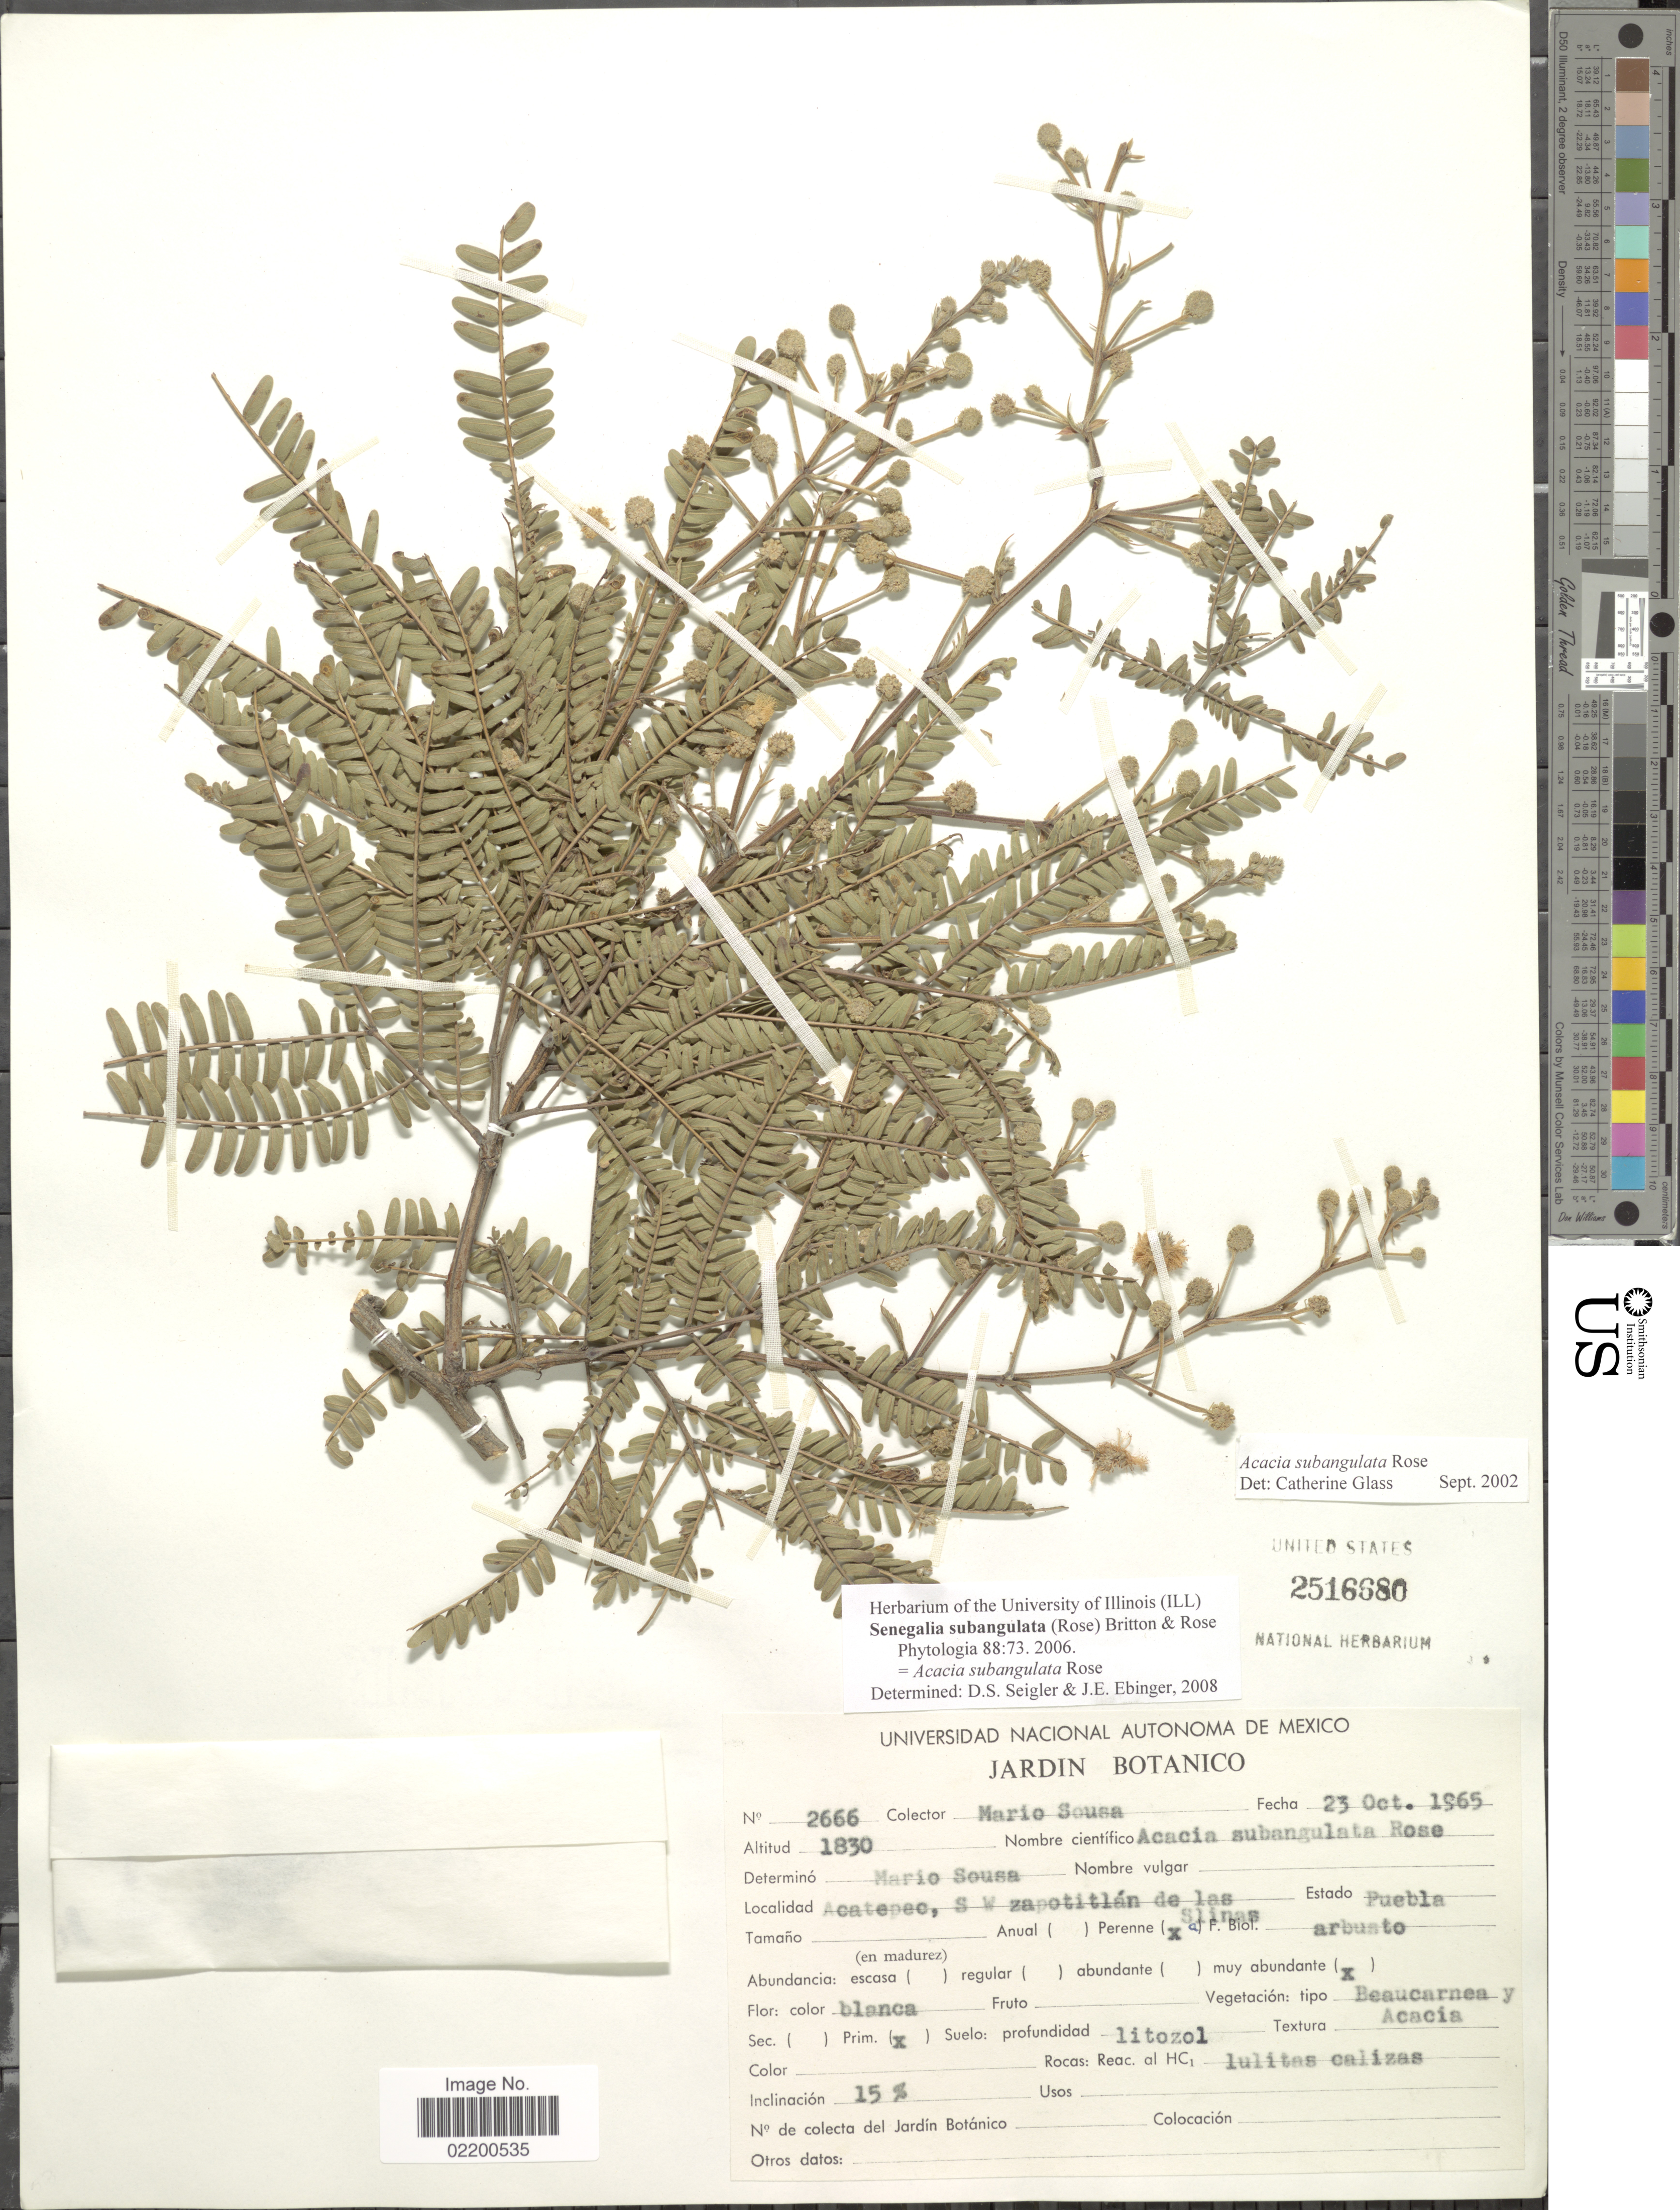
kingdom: Plantae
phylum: Tracheophyta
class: Magnoliopsida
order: Fabales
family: Fabaceae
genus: Senegalia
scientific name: Senegalia subangulata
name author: (Rose) Britton & Rose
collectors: M. Sousa S.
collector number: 2666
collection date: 1965-10-23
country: Mexico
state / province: Puebla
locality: Acatepec, S W zapotitlan de las Slinas Estado Puebla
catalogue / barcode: US 2516680